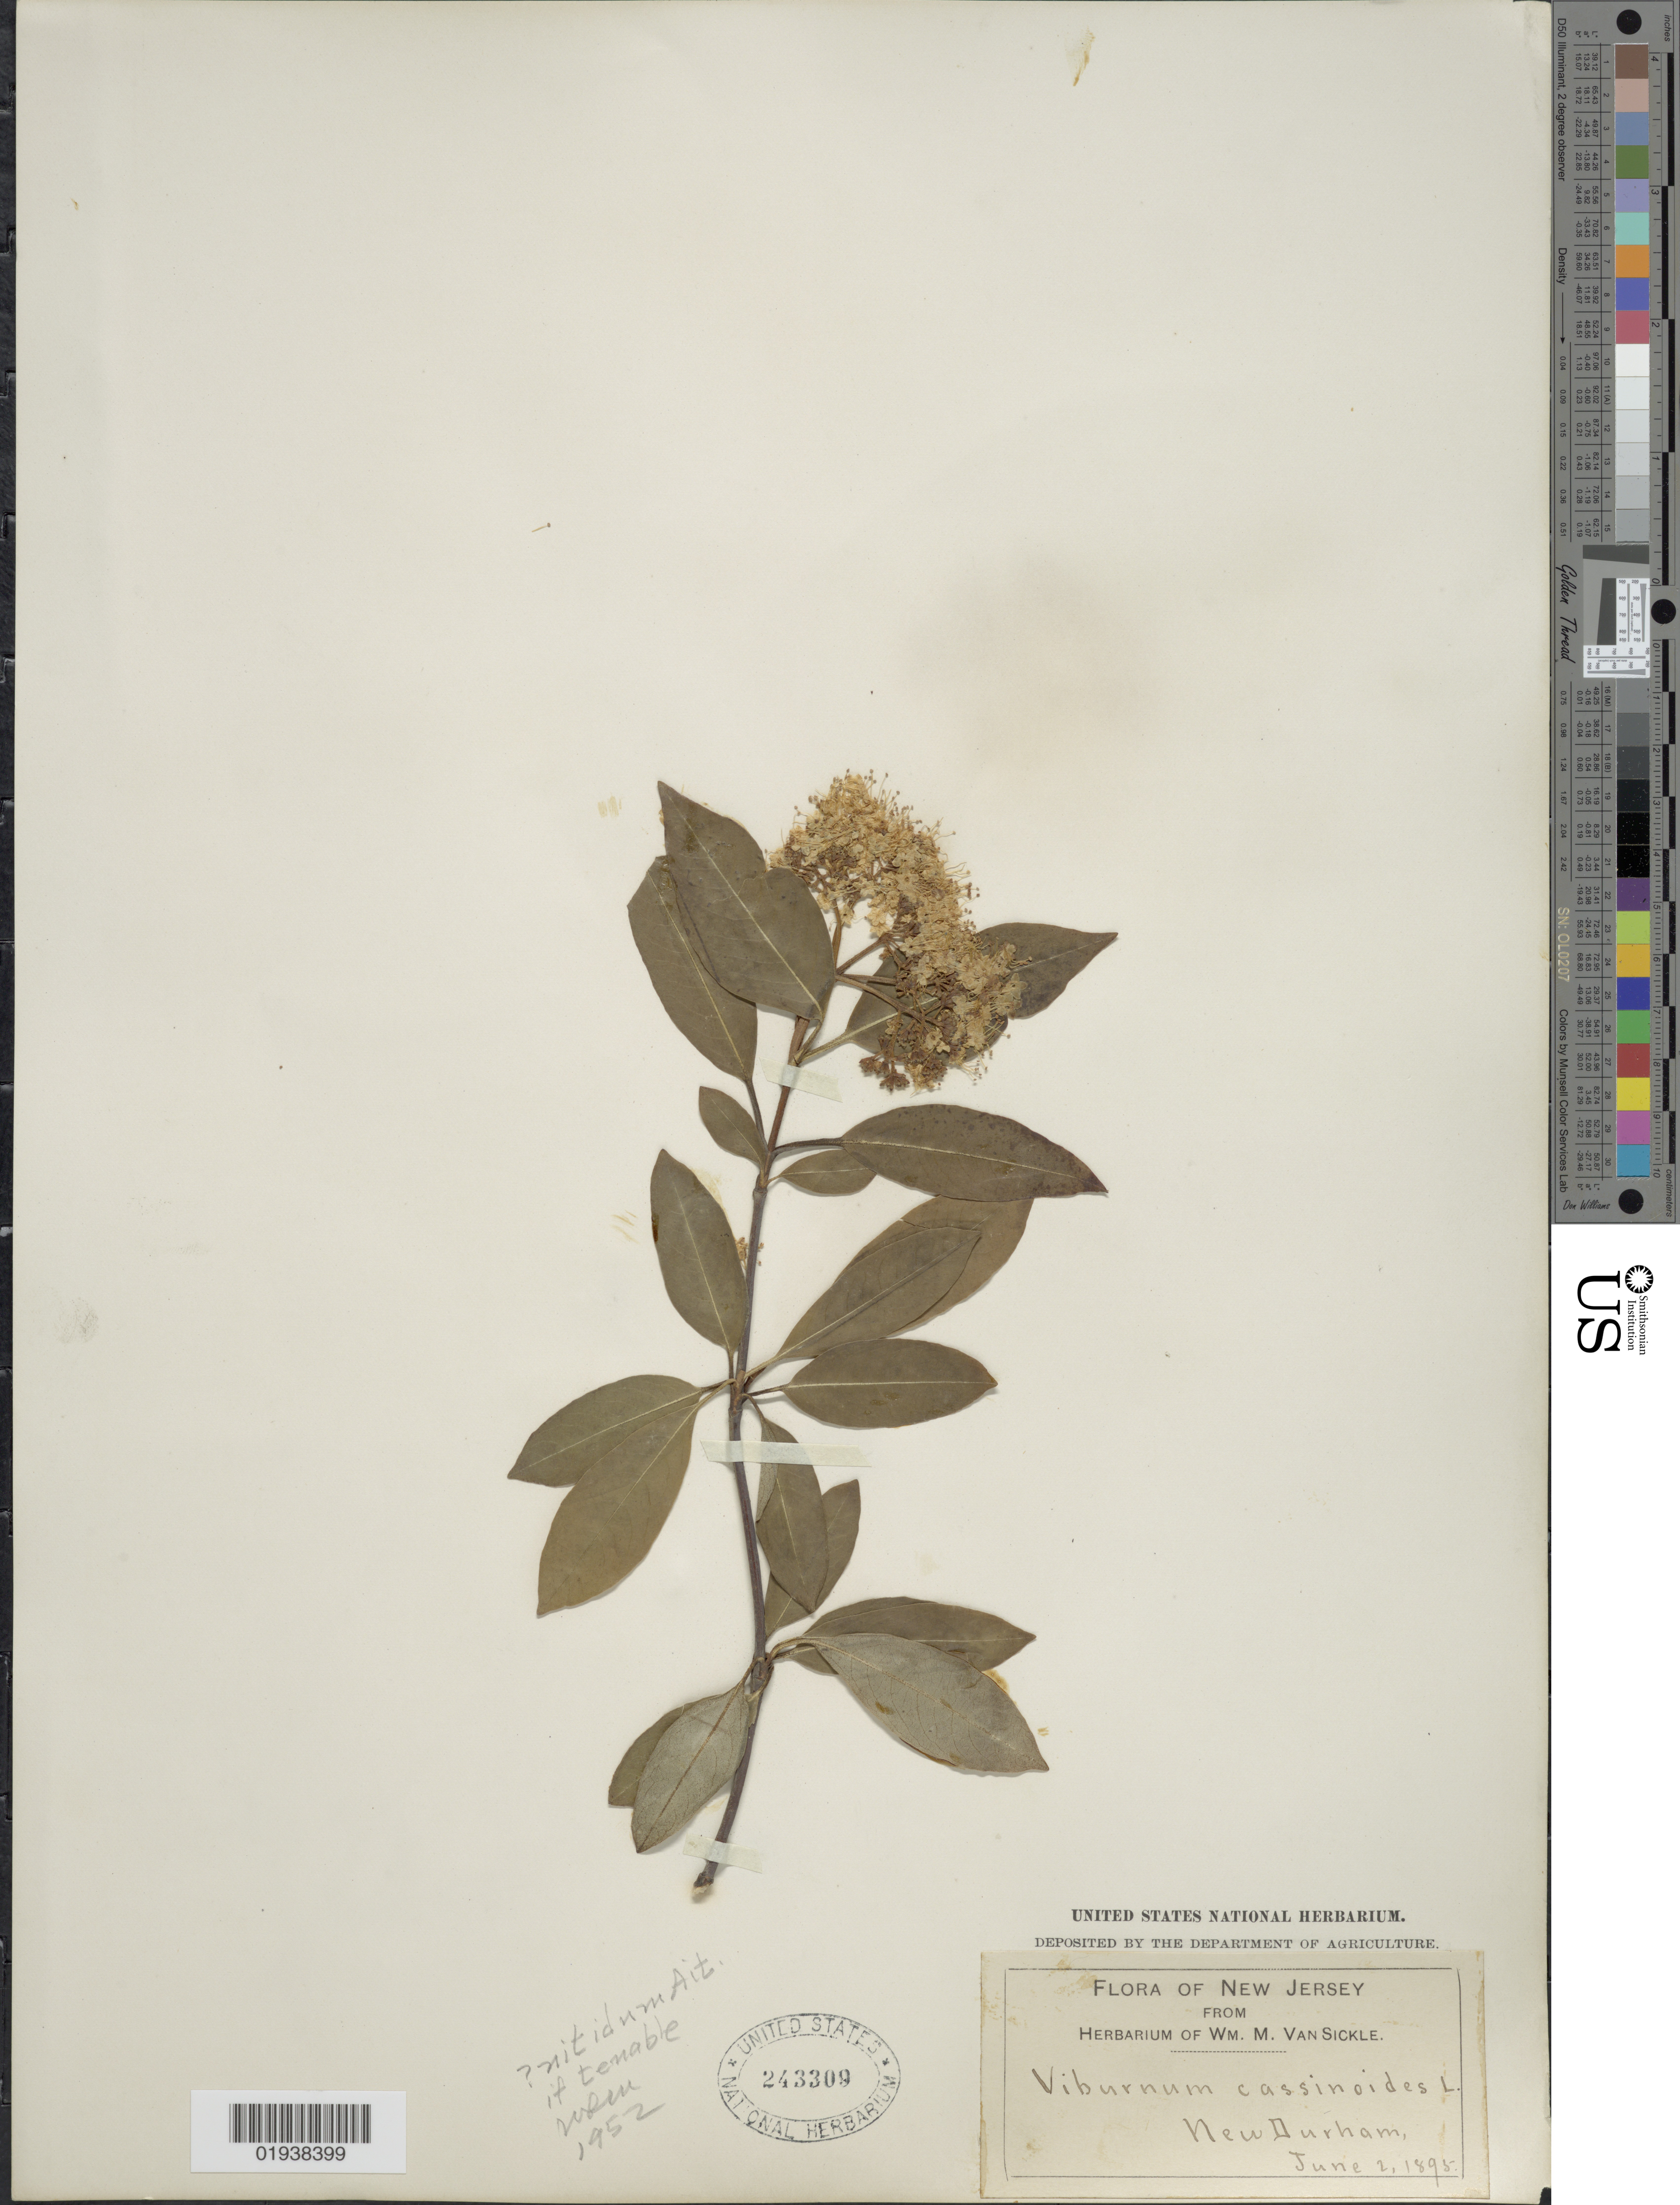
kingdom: Plantae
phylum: Tracheophyta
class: Magnoliopsida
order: Dipsacales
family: Viburnaceae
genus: Viburnum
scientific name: Viburnum cassinoides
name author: L.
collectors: W. M. Van Sickle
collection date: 1895-06-02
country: United States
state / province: New Jersey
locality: New Durham.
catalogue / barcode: US 243309